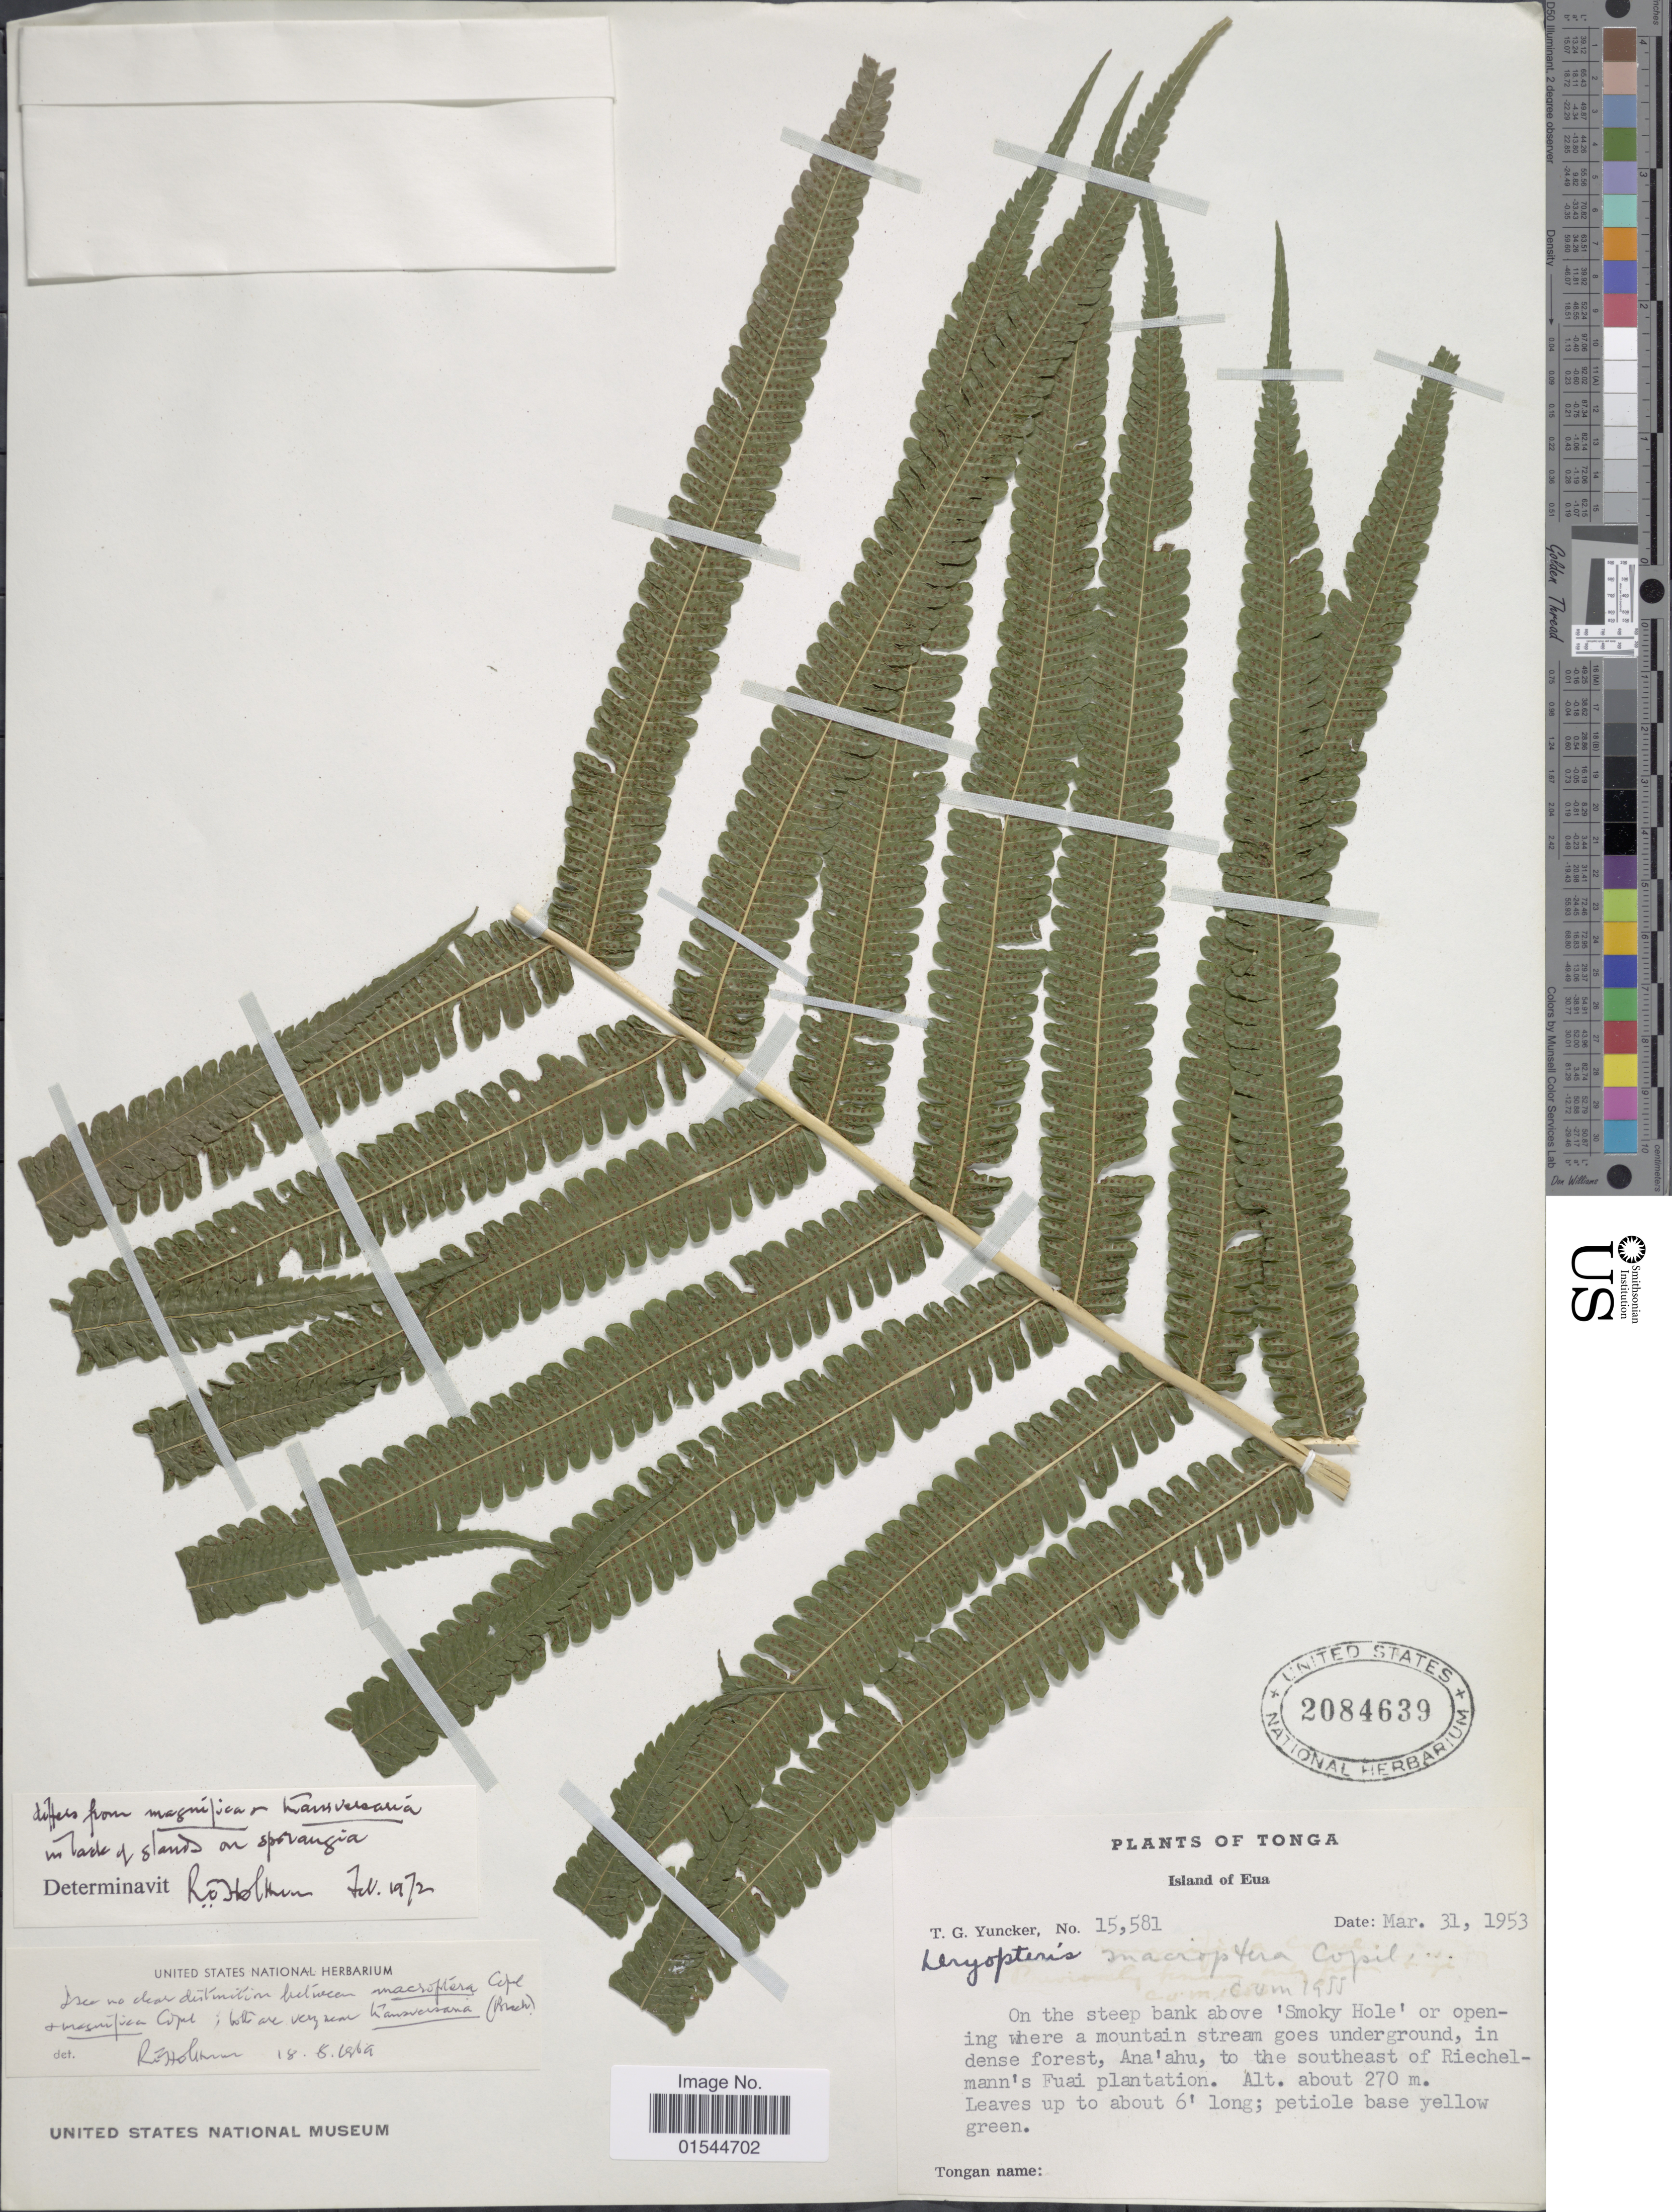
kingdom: Plantae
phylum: Tracheophyta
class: Polypodiopsida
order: Polypodiales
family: Thelypteridaceae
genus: Pneumatopteris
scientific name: Pneumatopteris transversaria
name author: (Brack.) Holttum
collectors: T. G. Yuncker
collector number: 15581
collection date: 1953-03-31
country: Tonga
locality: Island of Eua, on the steep bank above Smoky Hole or opening where a mountain stream goes underground, in dense forest, Ana'ahu, to the southeast of Riechelmann's Fuai plantation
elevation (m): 270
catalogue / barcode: US 2084639